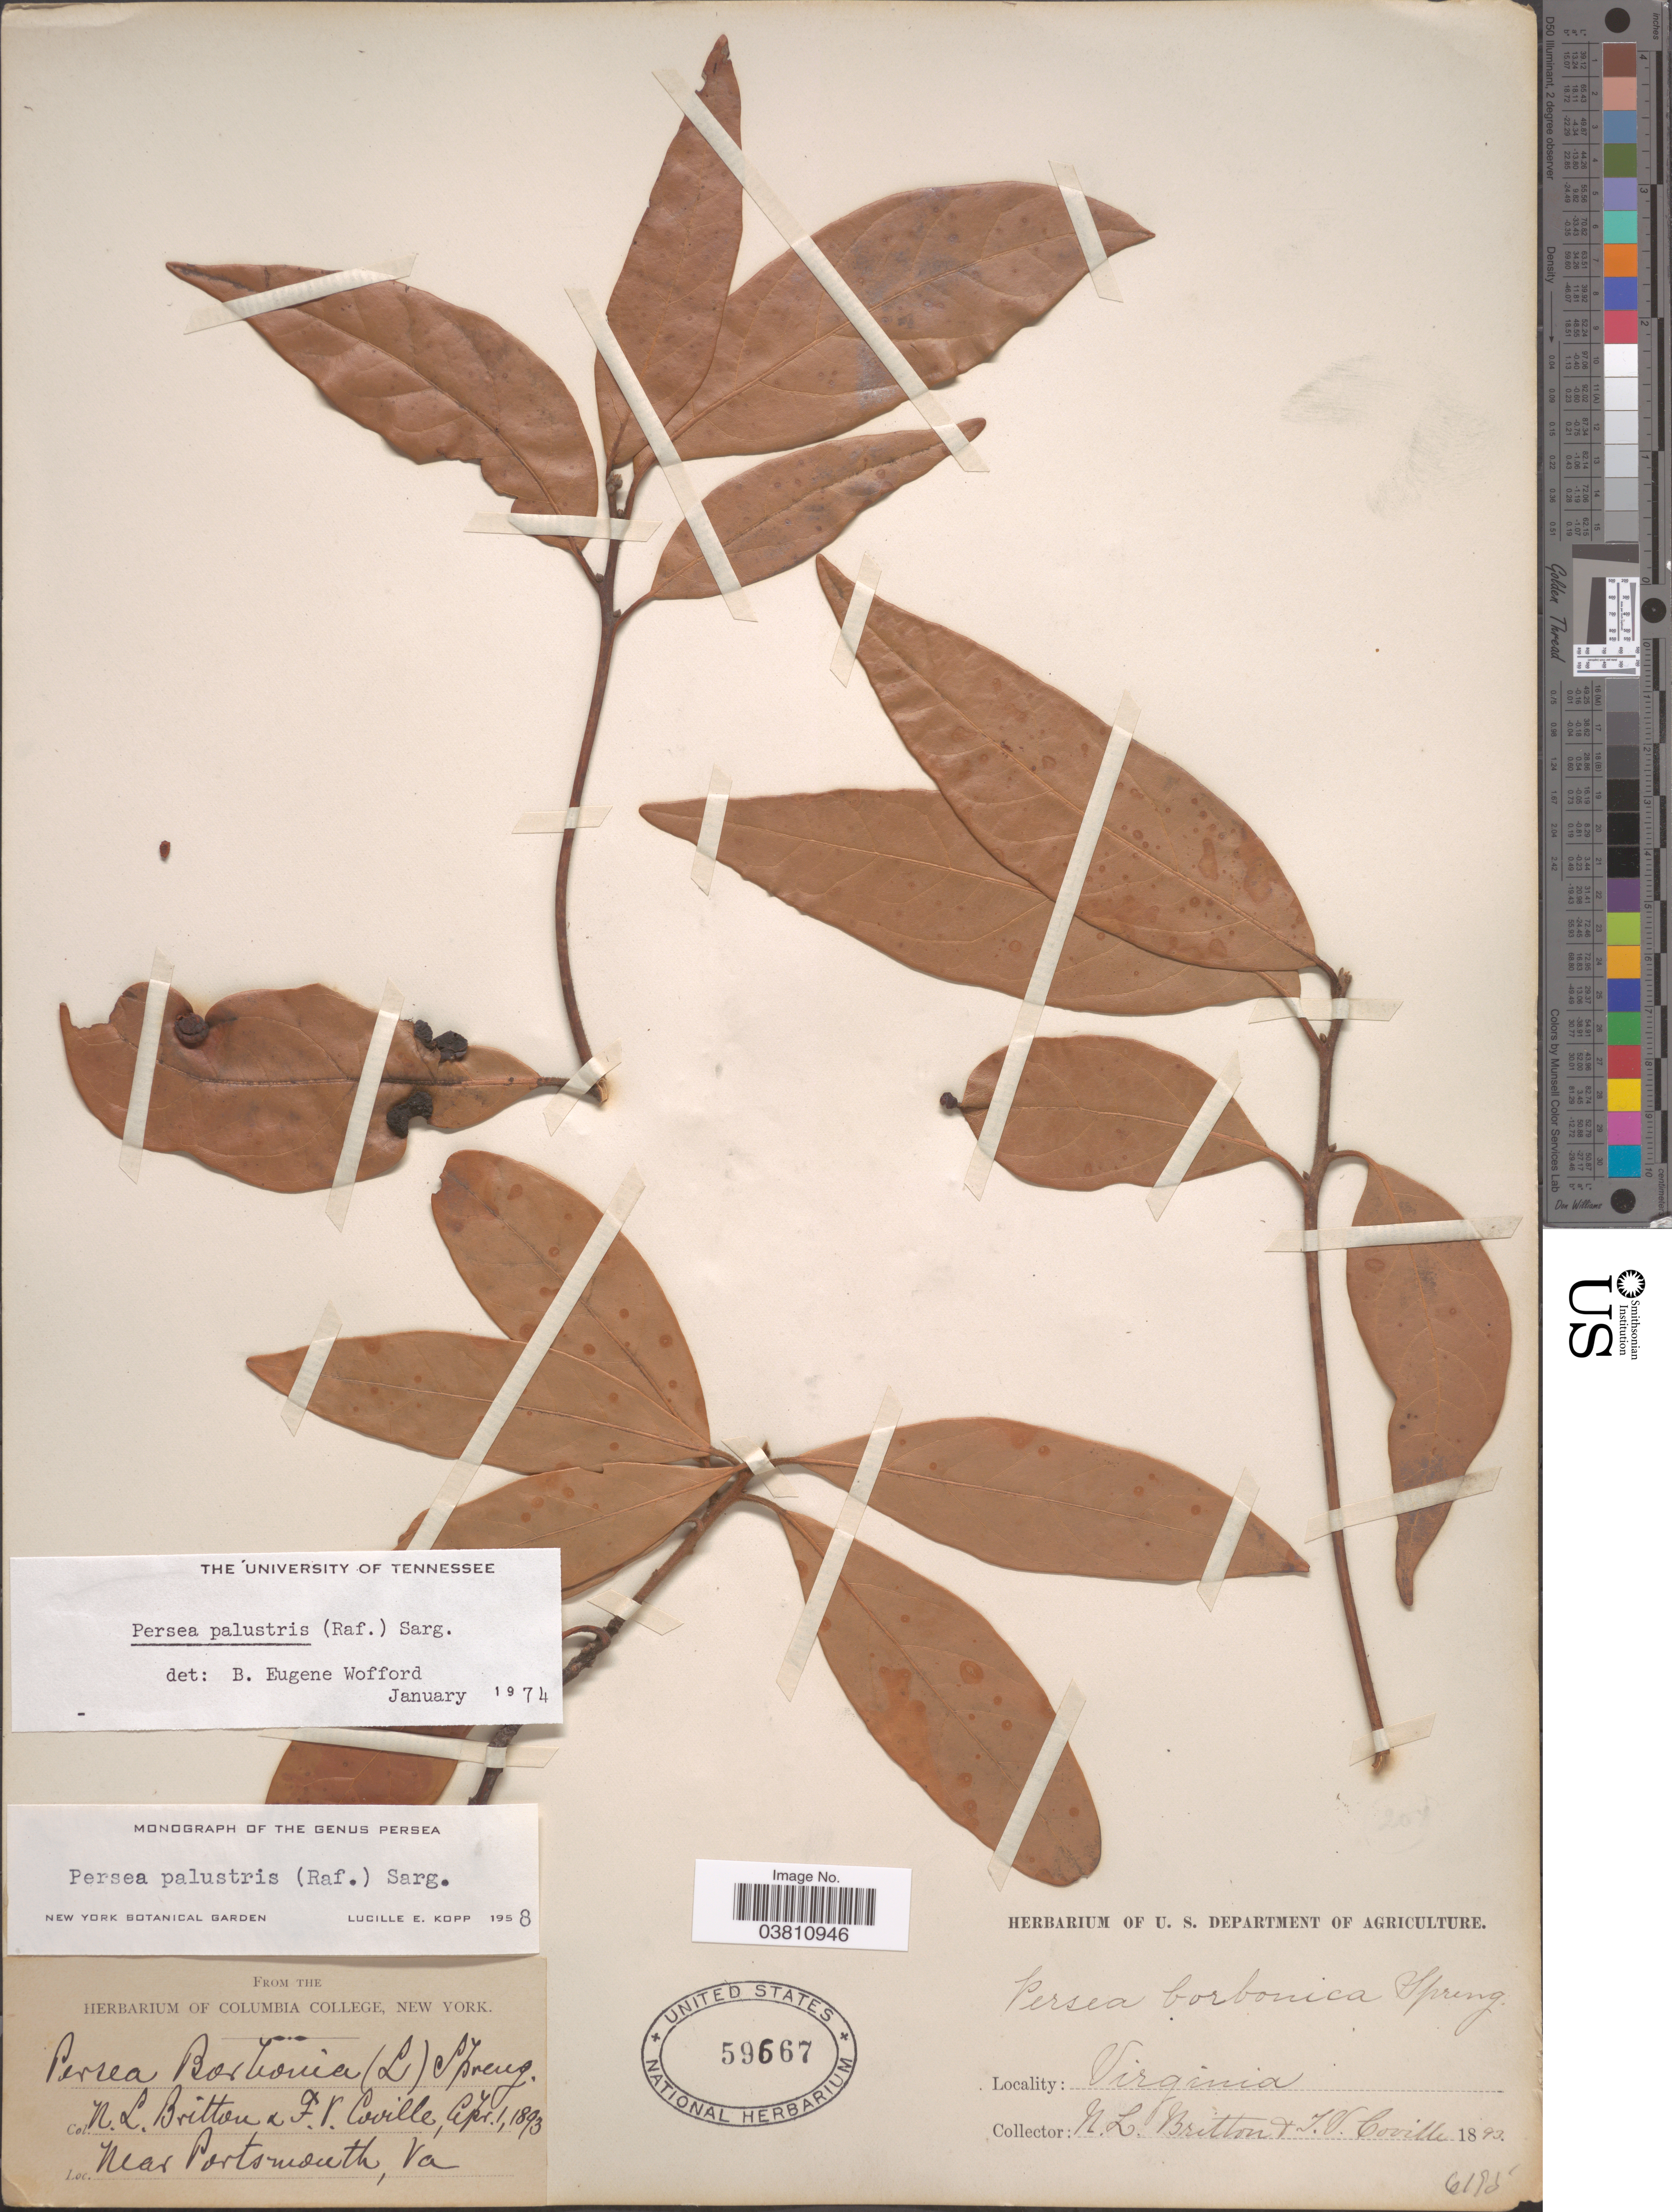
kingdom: Plantae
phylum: Tracheophyta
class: Magnoliopsida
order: Laurales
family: Lauraceae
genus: Persea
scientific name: Persea palustris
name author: (Raf.) Sarg.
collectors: N. Britton & F. V. Coville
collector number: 6185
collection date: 1893-04-01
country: United States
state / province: Virginia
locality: Near Portsmouth.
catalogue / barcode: US 59667